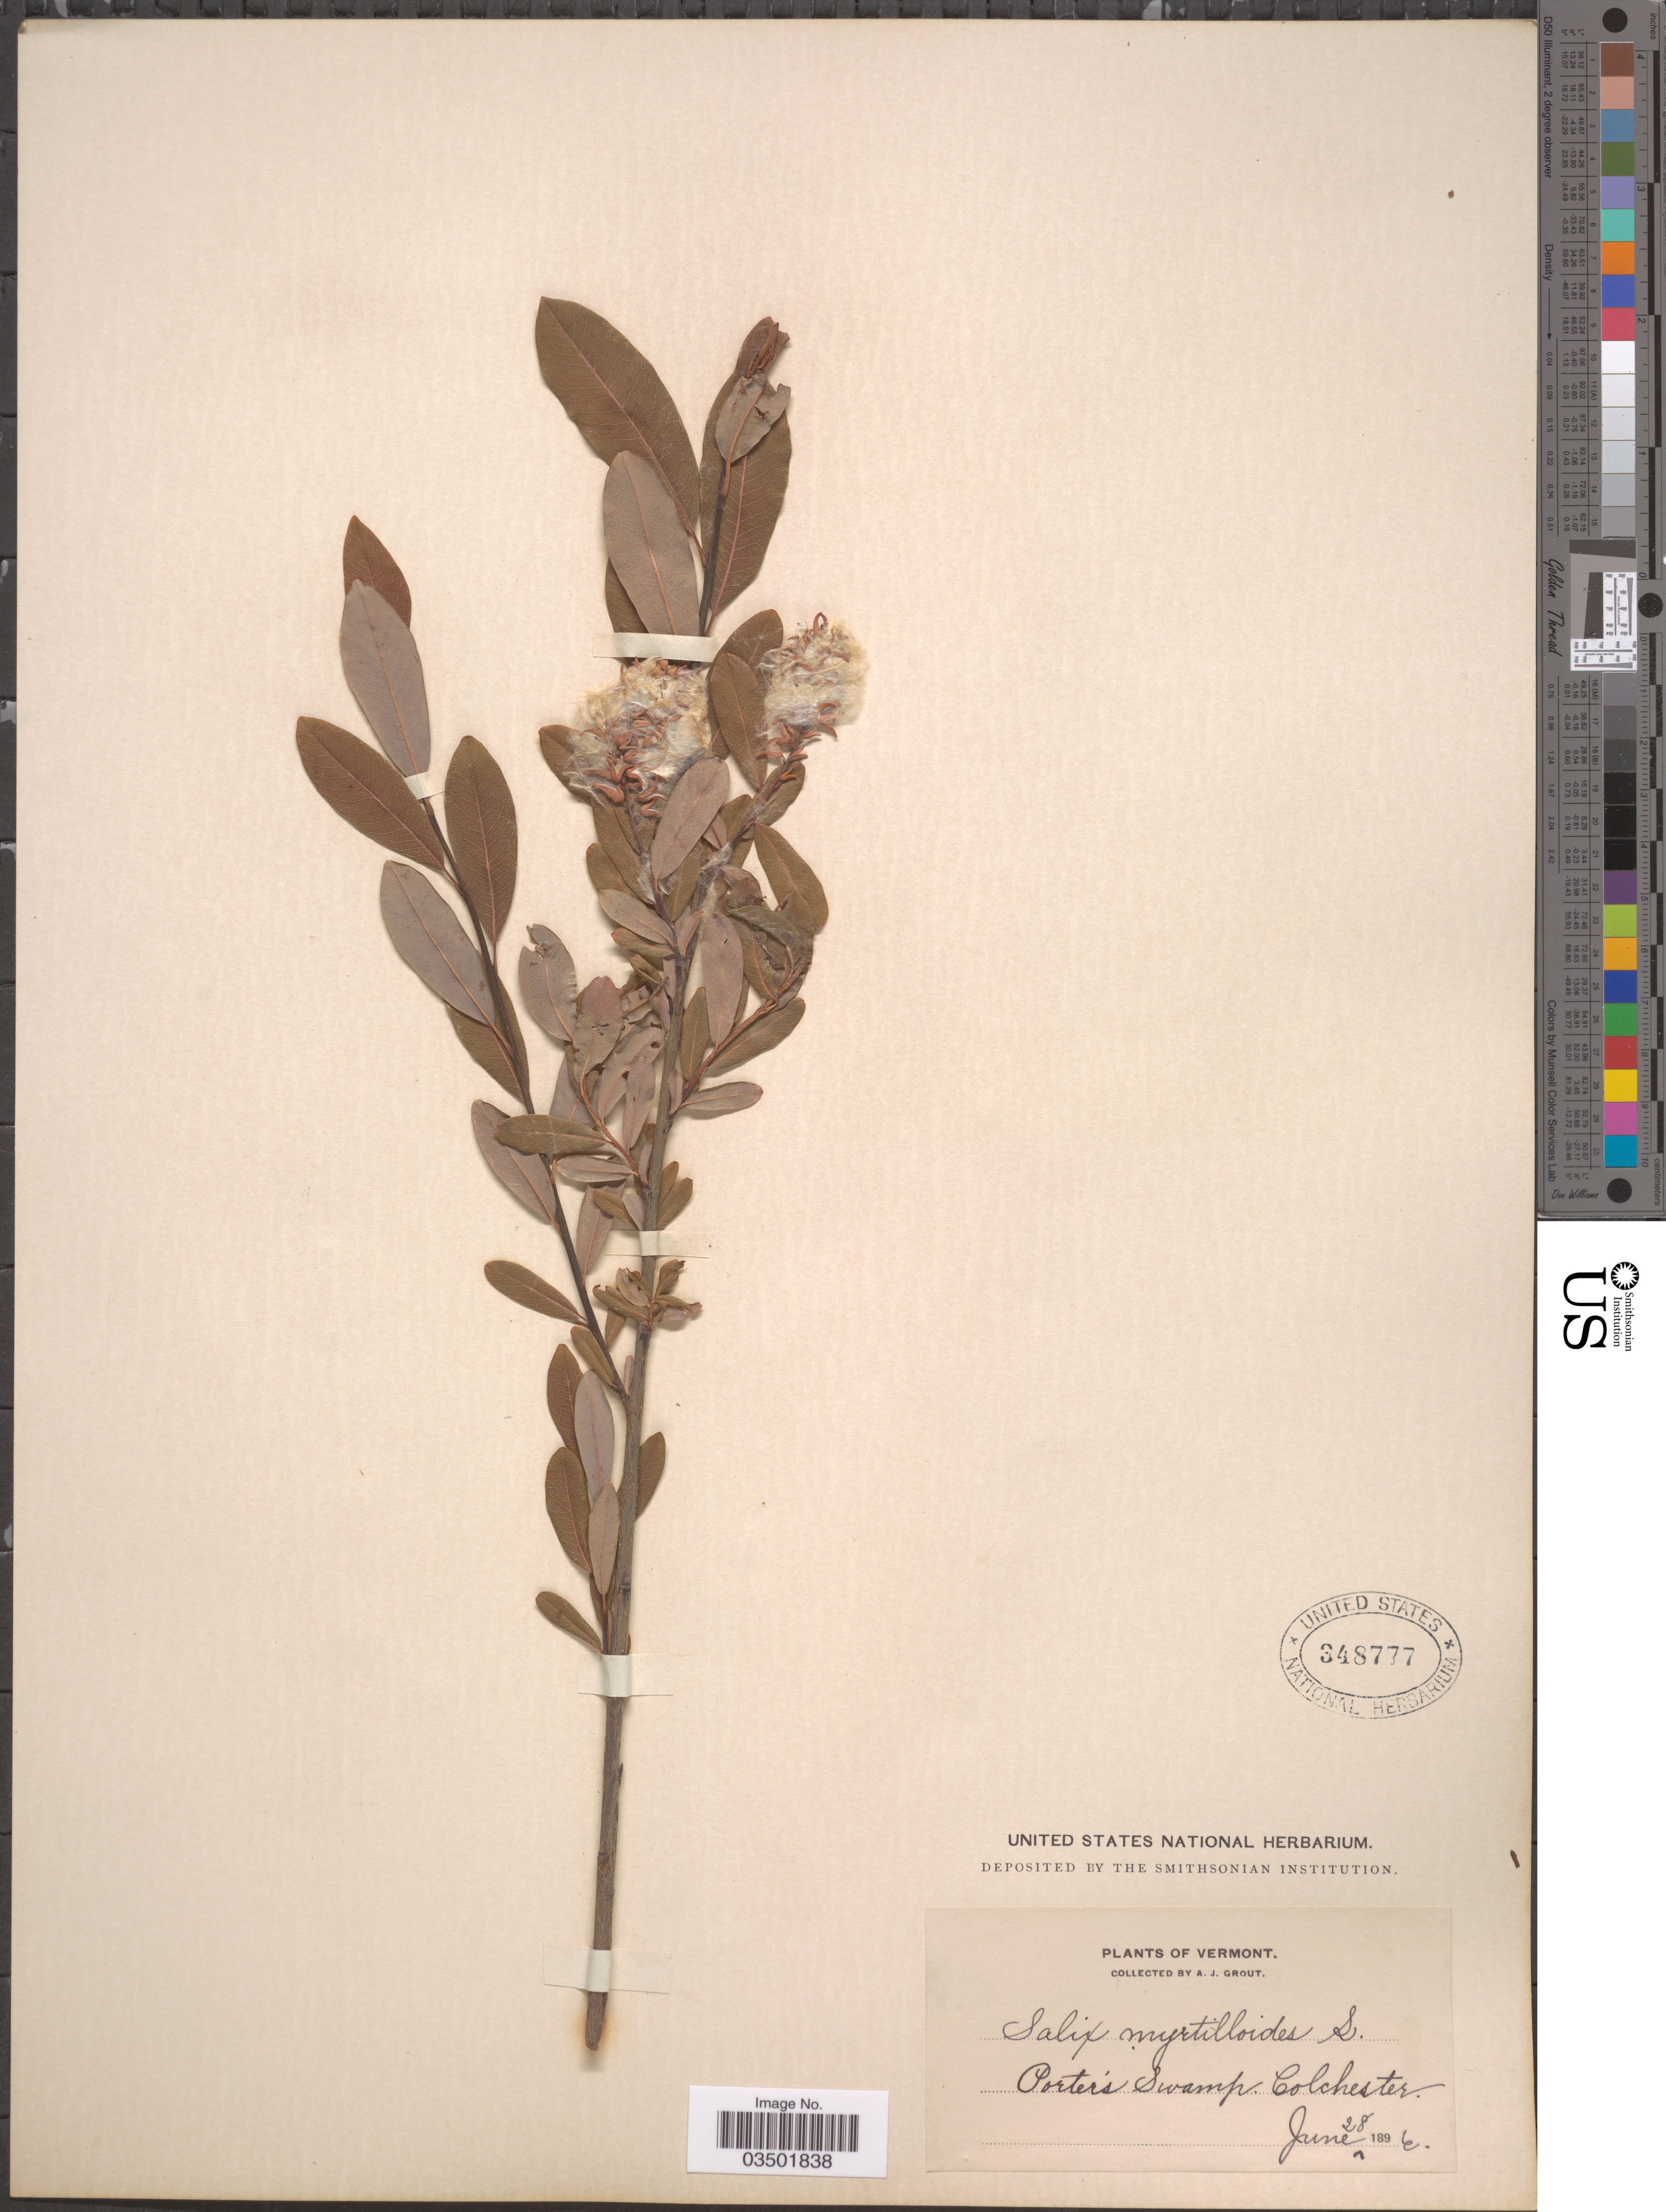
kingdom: Plantae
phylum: Tracheophyta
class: Magnoliopsida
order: Malpighiales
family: Salicaceae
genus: Salix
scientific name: Salix pedicellaris var. hypoglauca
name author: Fernald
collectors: A. J. Grout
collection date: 1896-06-28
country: United States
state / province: Vermont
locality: Porter's Swamp, Colchester.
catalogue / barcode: US 348777